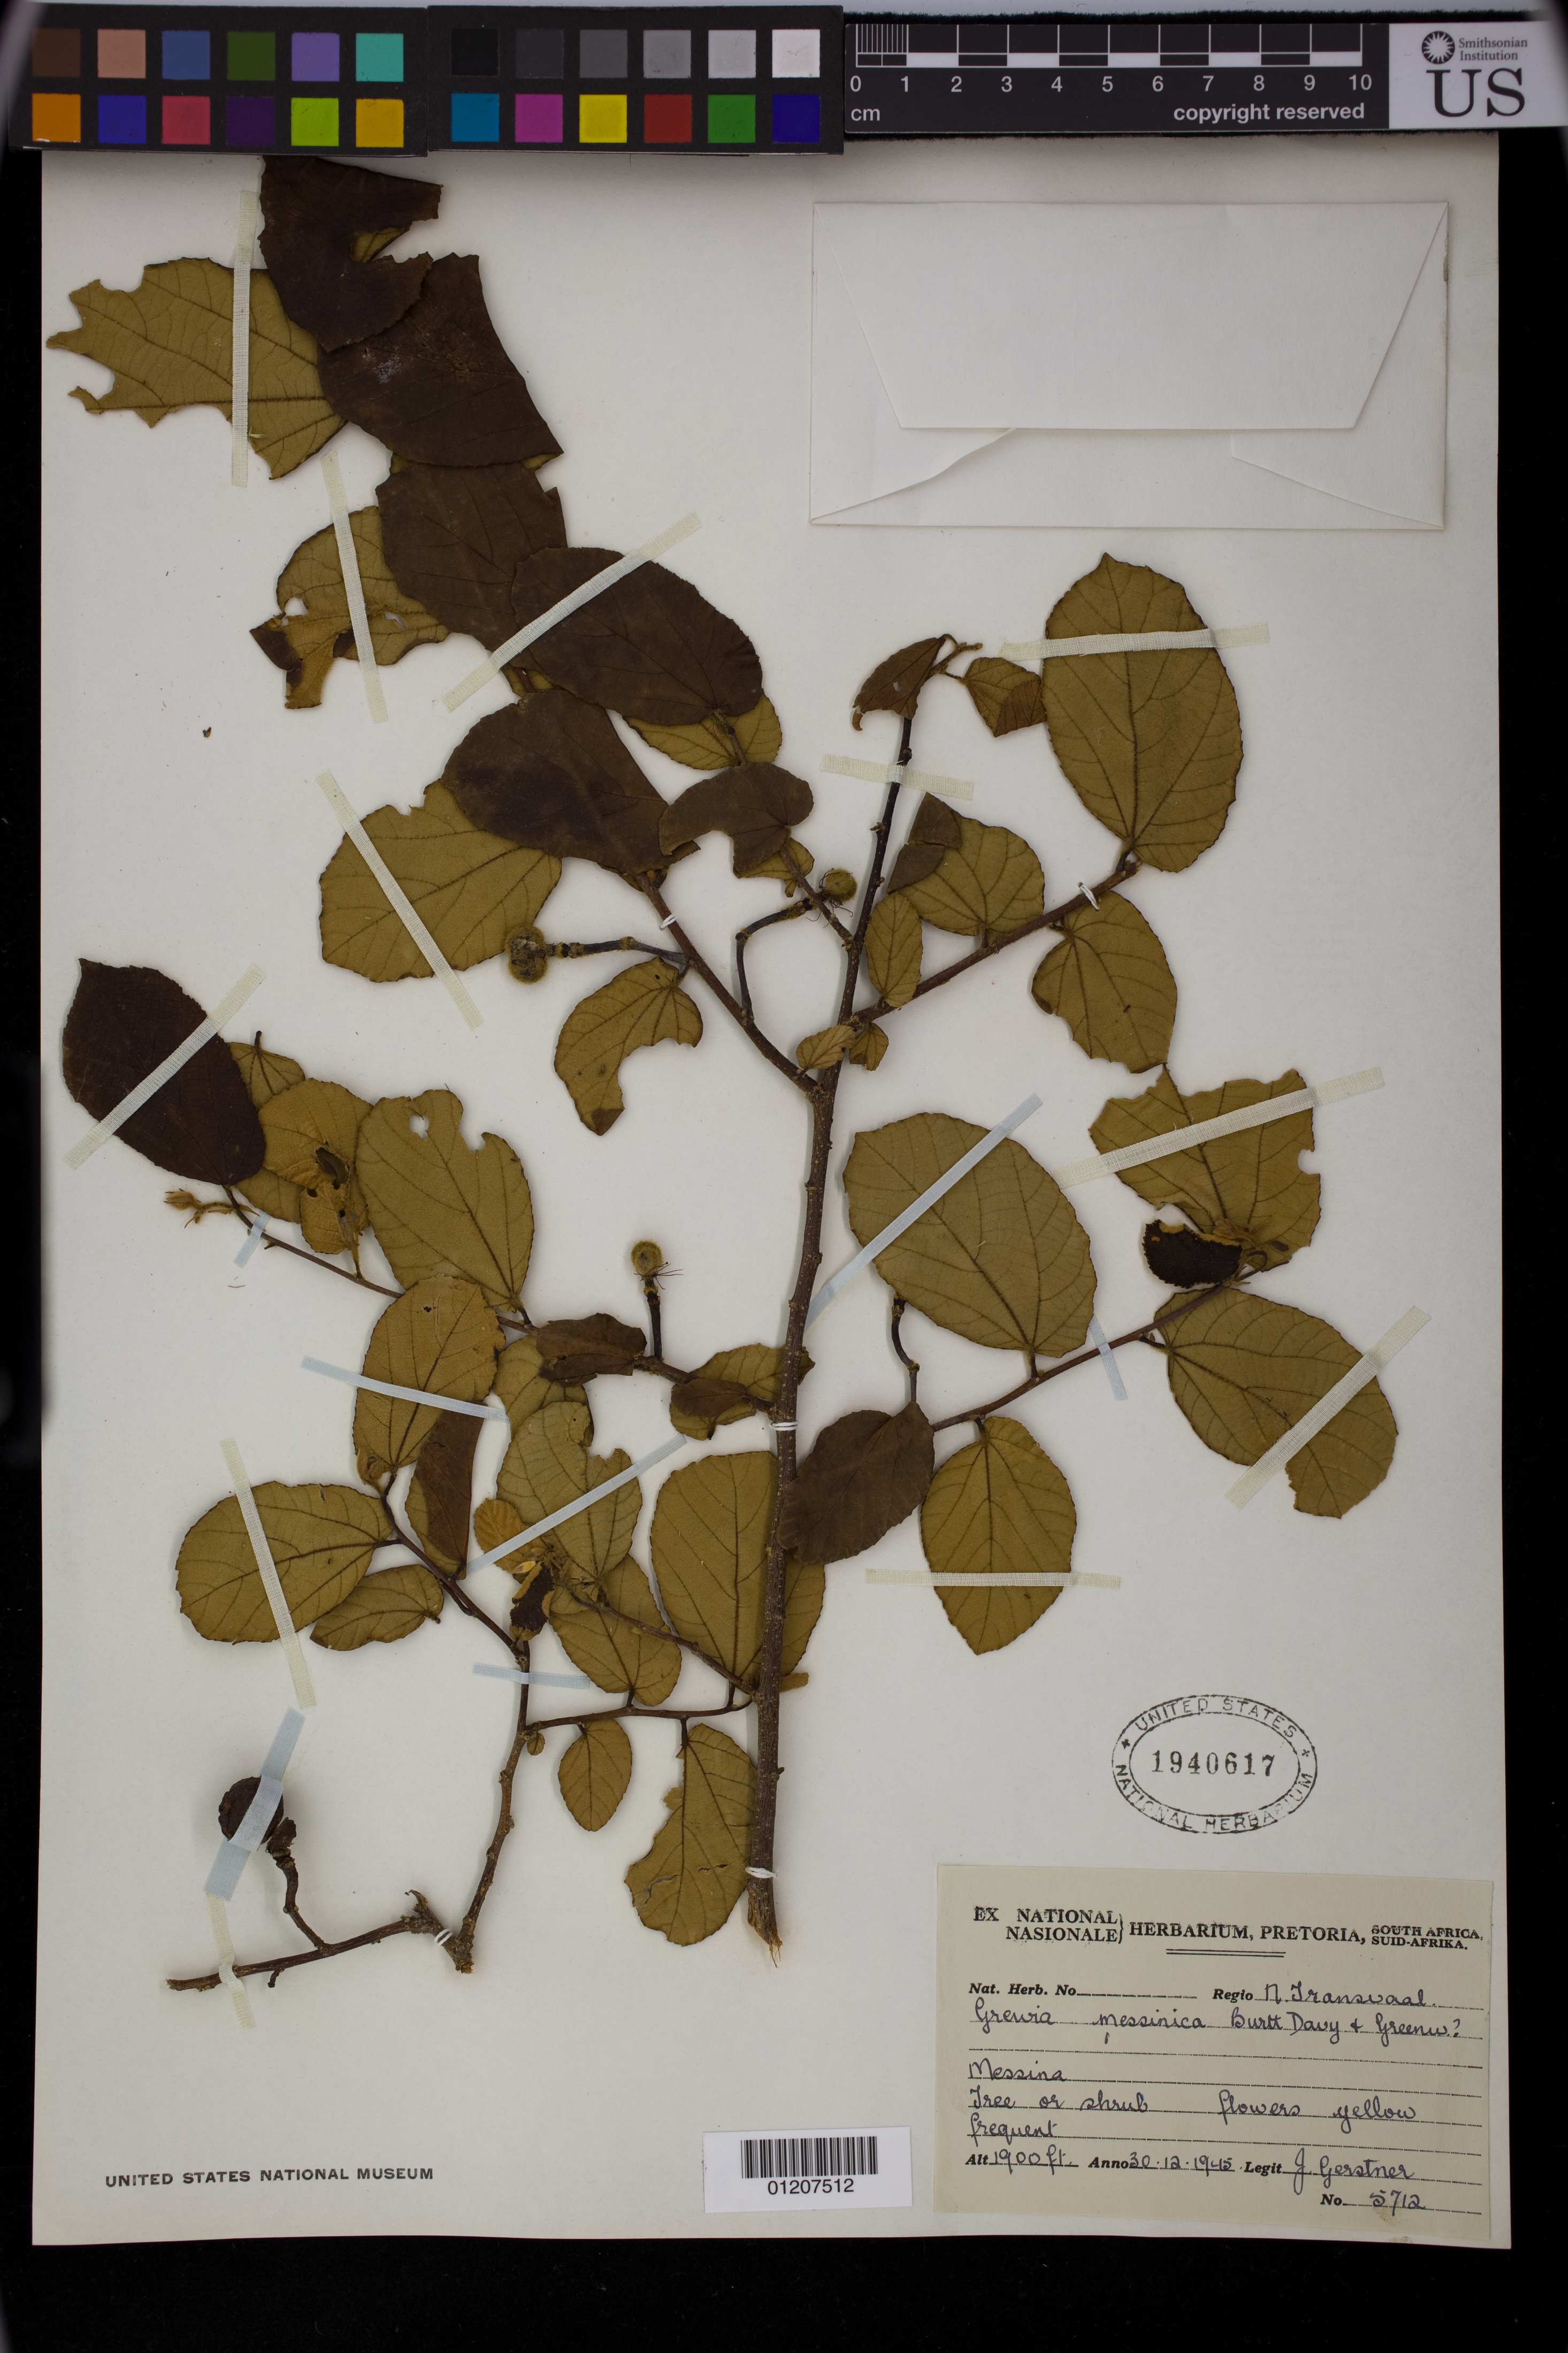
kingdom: Plantae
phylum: Tracheophyta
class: Magnoliopsida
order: Malvales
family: Malvaceae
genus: Grewia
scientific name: Grewia hexamita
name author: Burret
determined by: Jourdain-Fievet, L.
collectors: J. Gerstner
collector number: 5712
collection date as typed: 30 Dec 1915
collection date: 1915-12-30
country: South Africa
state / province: Limpopo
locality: North Transvaal. Messina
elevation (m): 579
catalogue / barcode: US 1940617